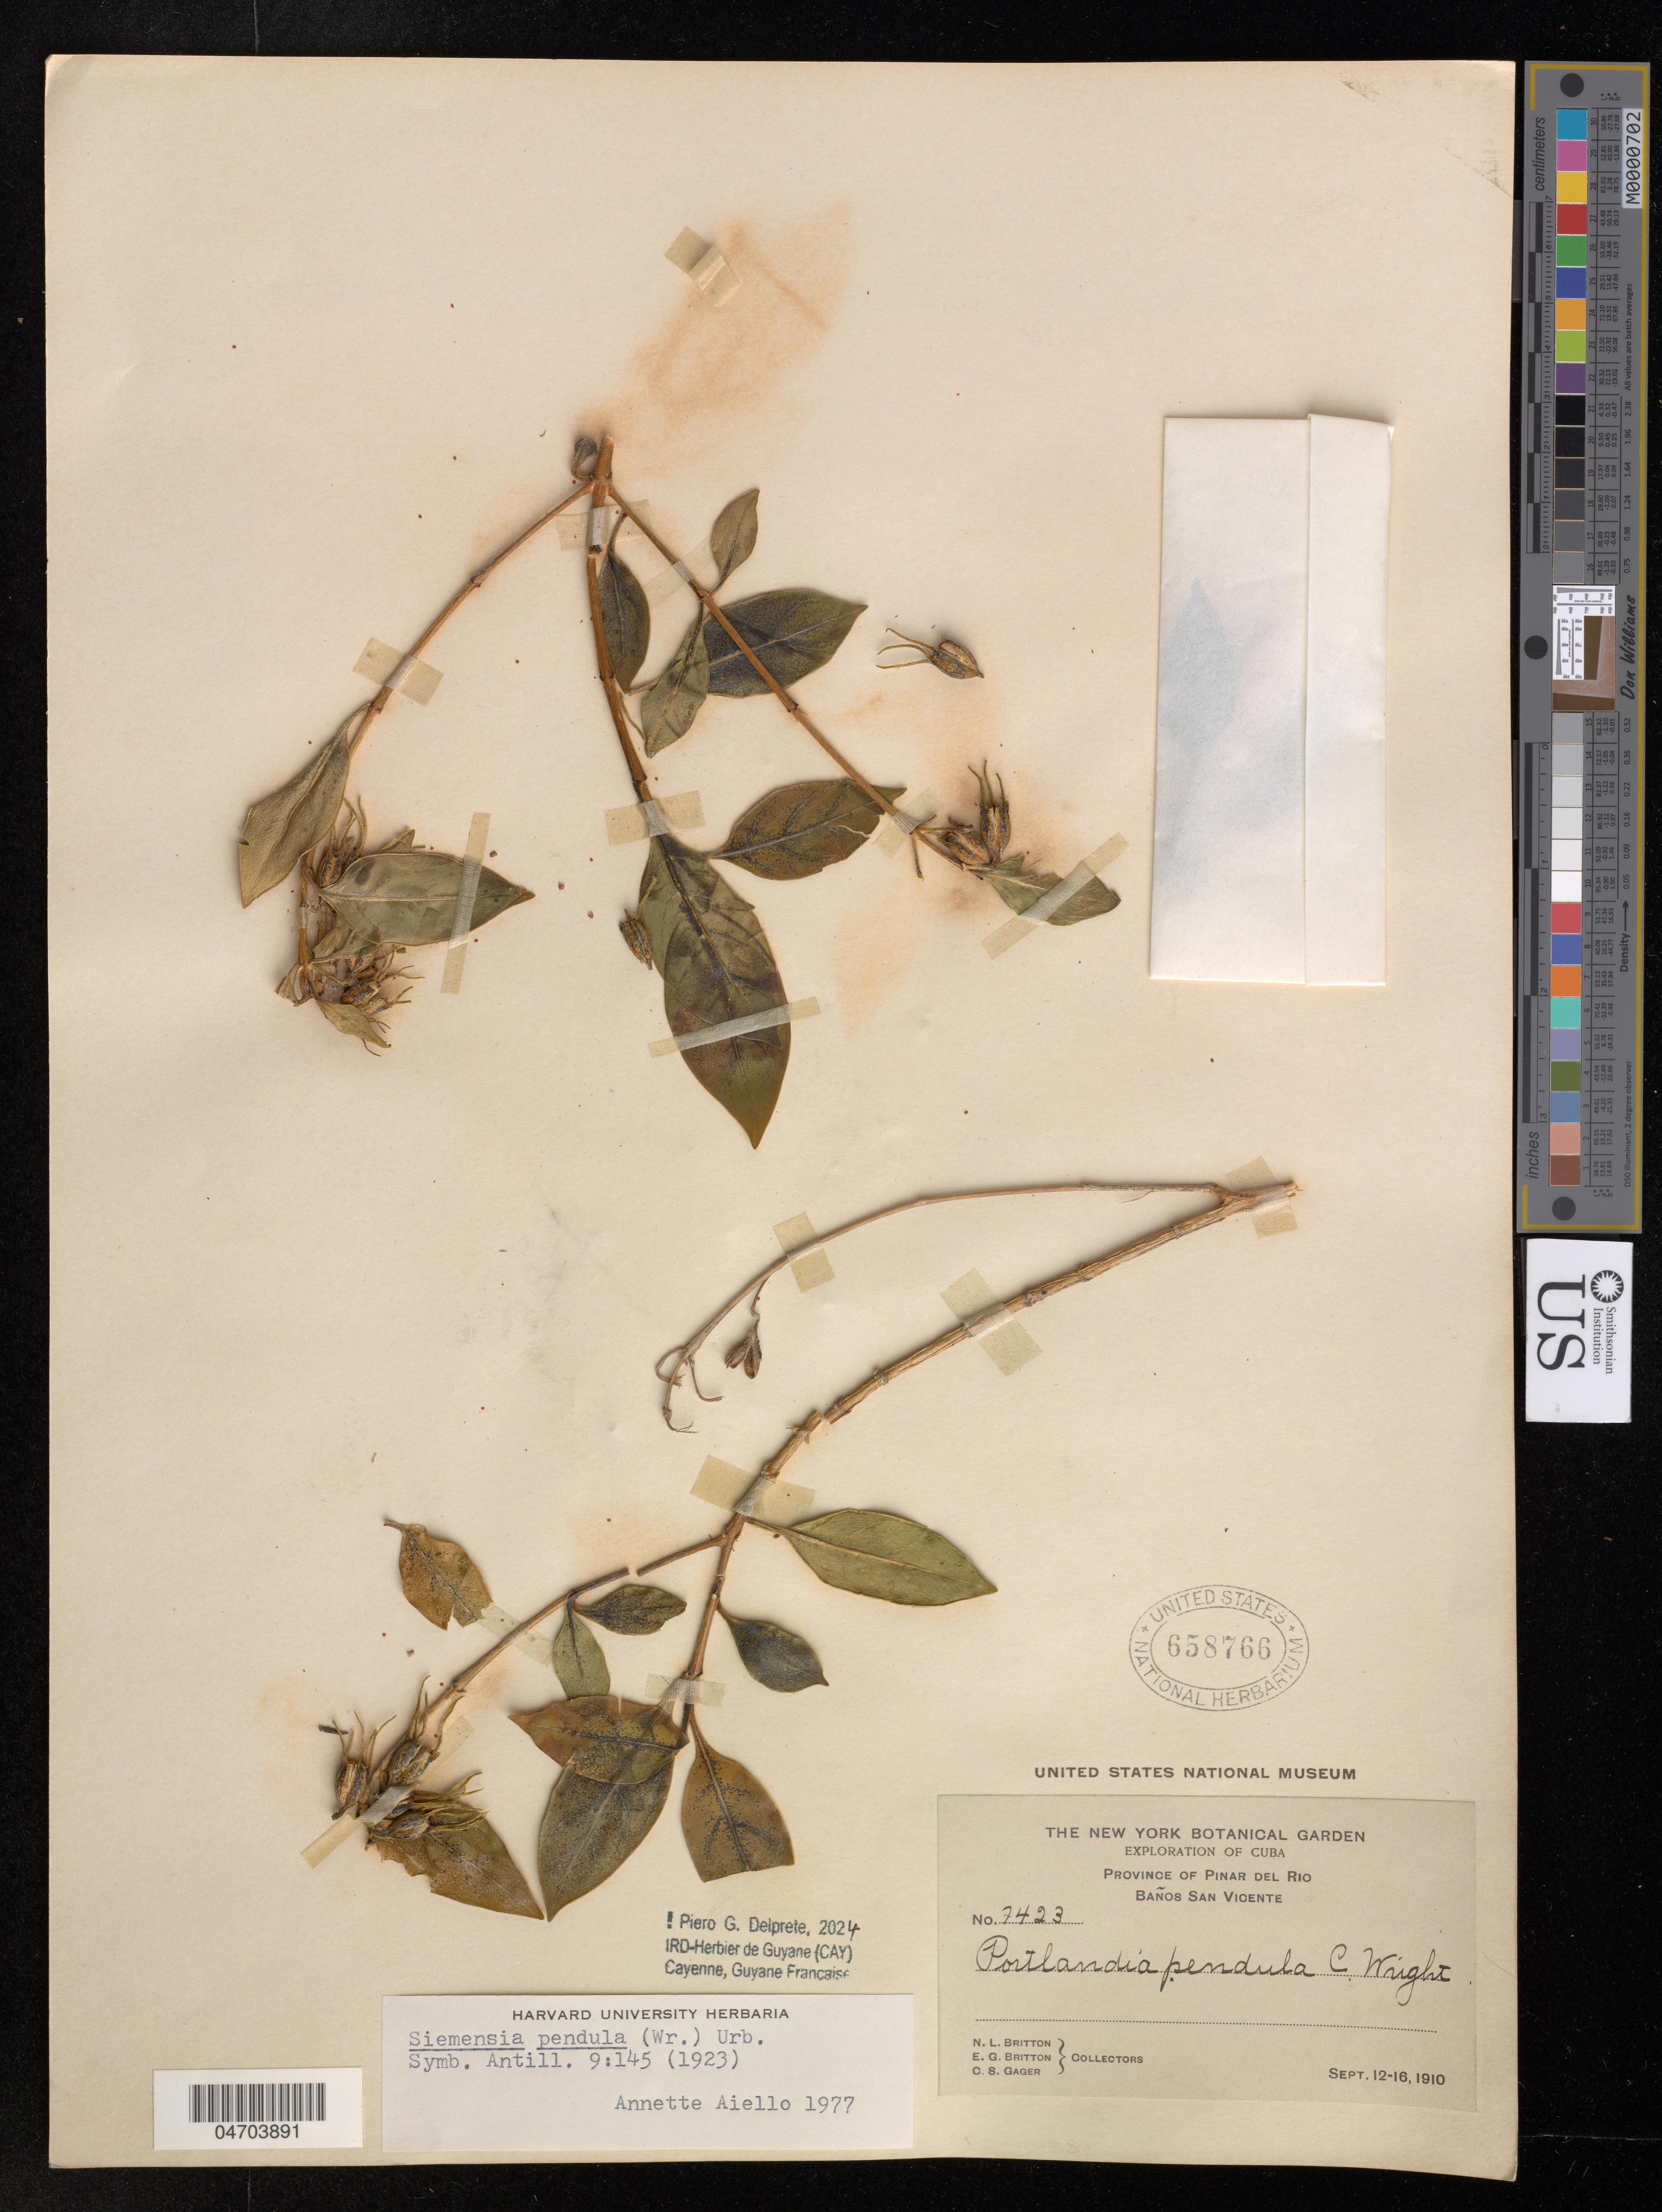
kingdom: Plantae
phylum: Tracheophyta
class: Magnoliopsida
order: Gentianales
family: Rubiaceae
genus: Siemensia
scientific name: Siemensia pendula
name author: (Griseb.) Urb.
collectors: E. G. Britton & C. Gager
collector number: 7423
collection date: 1910-09-12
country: Cuba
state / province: Pinar del Río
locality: Baños San Vicente.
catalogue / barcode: US 658766